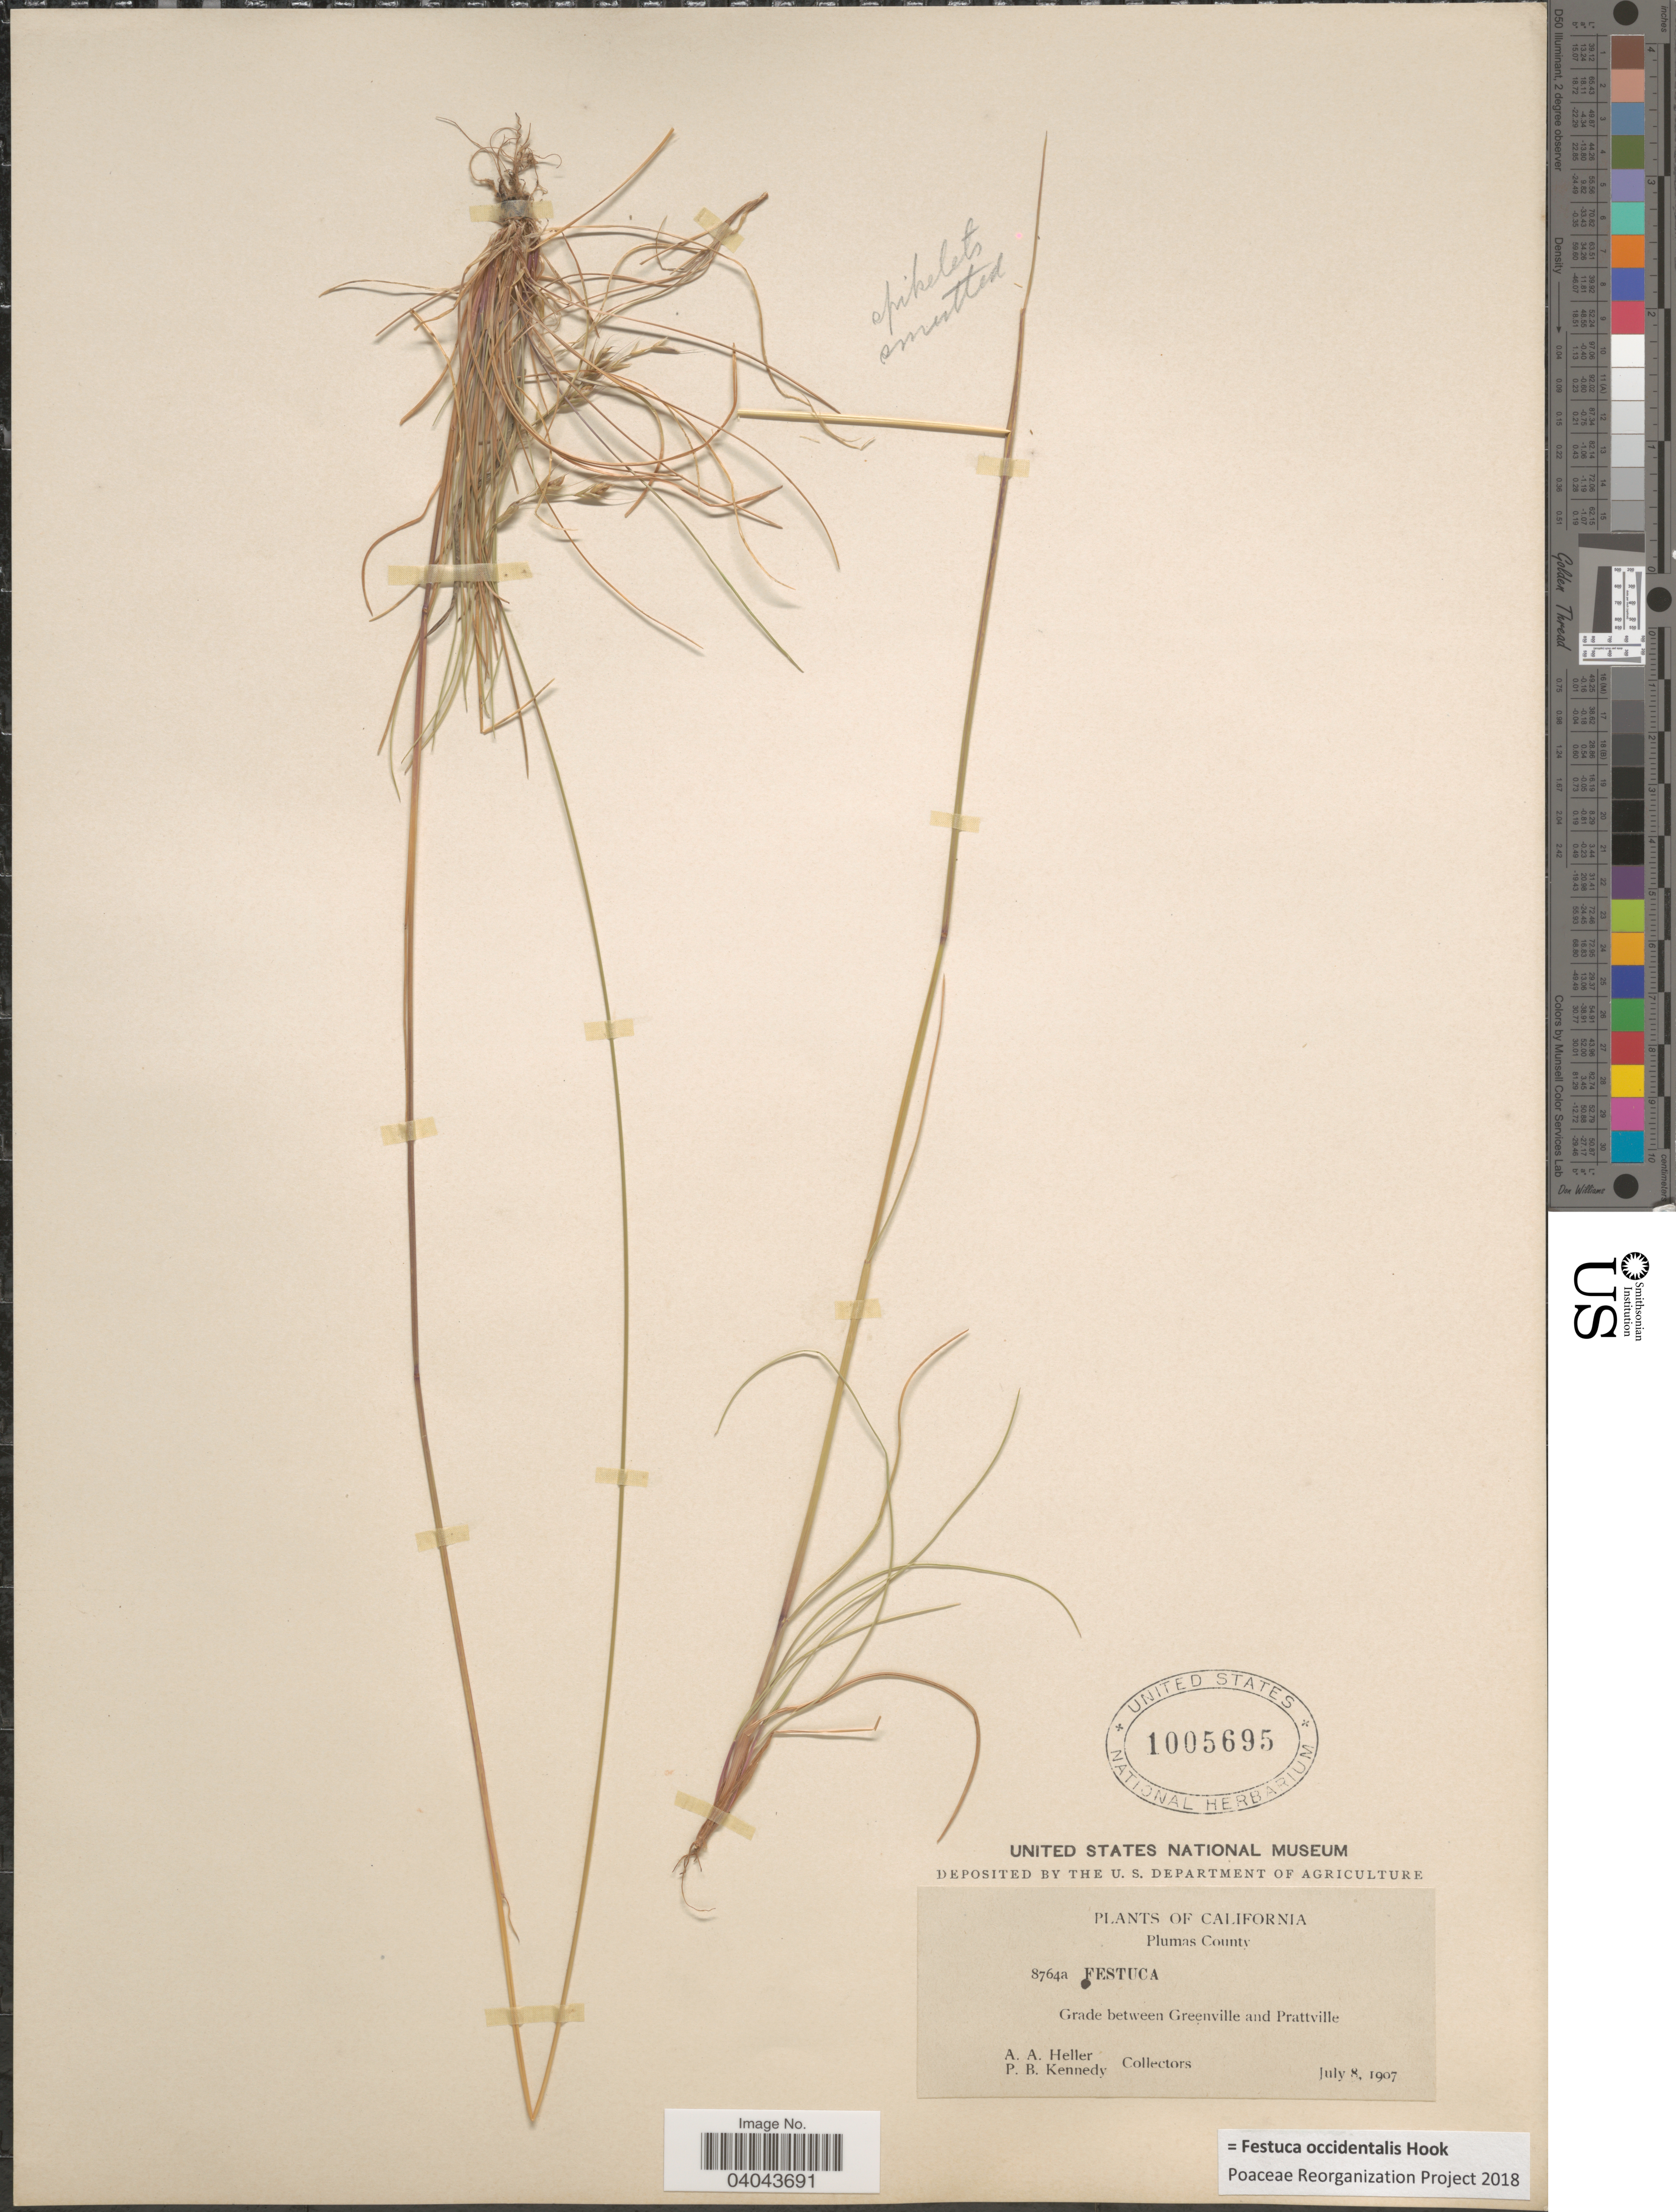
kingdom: Plantae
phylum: Tracheophyta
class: Liliopsida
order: Poales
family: Poaceae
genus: Festuca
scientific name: Festuca occidentalis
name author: Hook.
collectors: A. A. Heller & P. B. Kennedy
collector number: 8764a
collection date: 1907-07-08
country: United States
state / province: California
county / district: Plumas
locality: Plumas County. Grade between Greenville and Prattville.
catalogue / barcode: US 1005695